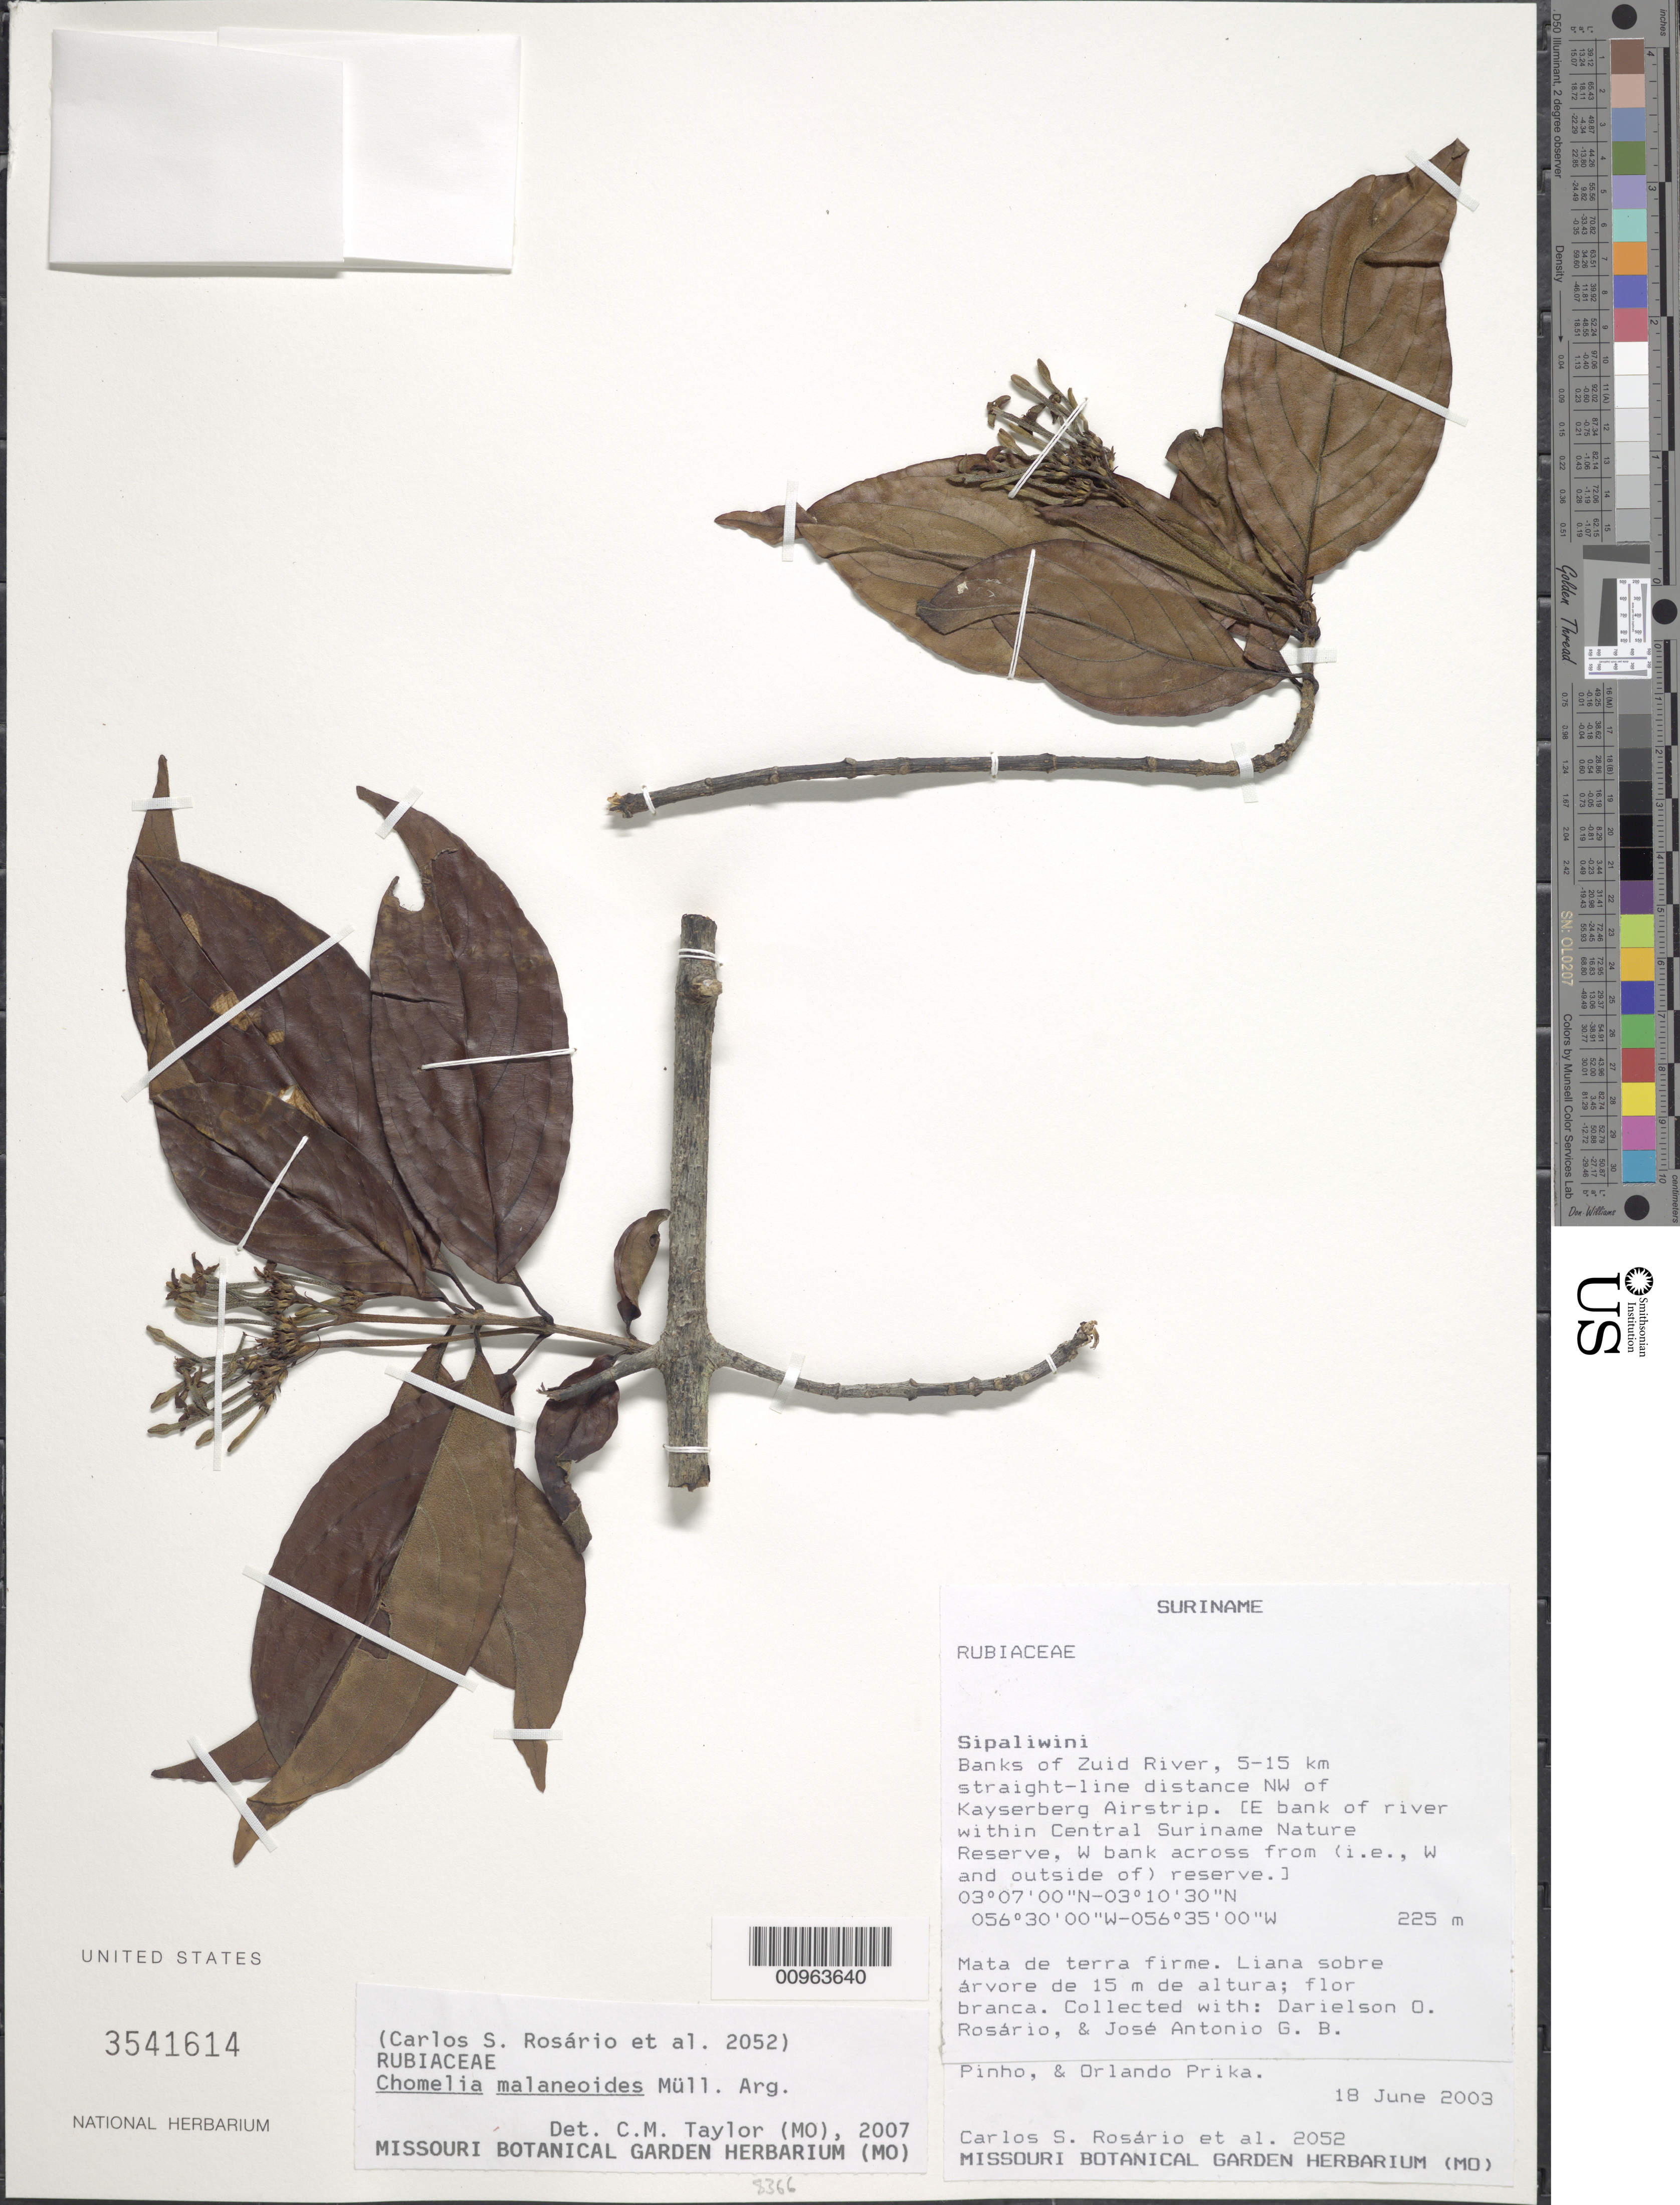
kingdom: Plantae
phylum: Tracheophyta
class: Magnoliopsida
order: Gentianales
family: Rubiaceae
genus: Chomelia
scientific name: Chomelia malaneoides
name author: Müll. Arg.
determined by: Taylor, Charlotte M.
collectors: C. S. Rosário, D. Rosario, J. Pinho & O. Prika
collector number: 2052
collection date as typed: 18-Jun-03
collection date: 2003-06-18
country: Suriname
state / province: Sipaliwini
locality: Zuid river, 5-15km straight-line distance NW of Kayserberg Airstrip. [E bank of river within Centra SURINAMEe Nature Reserve, W bank across from (ie, W and ouside of) reserve]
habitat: Mata de terra firme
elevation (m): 225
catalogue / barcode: US 3541614